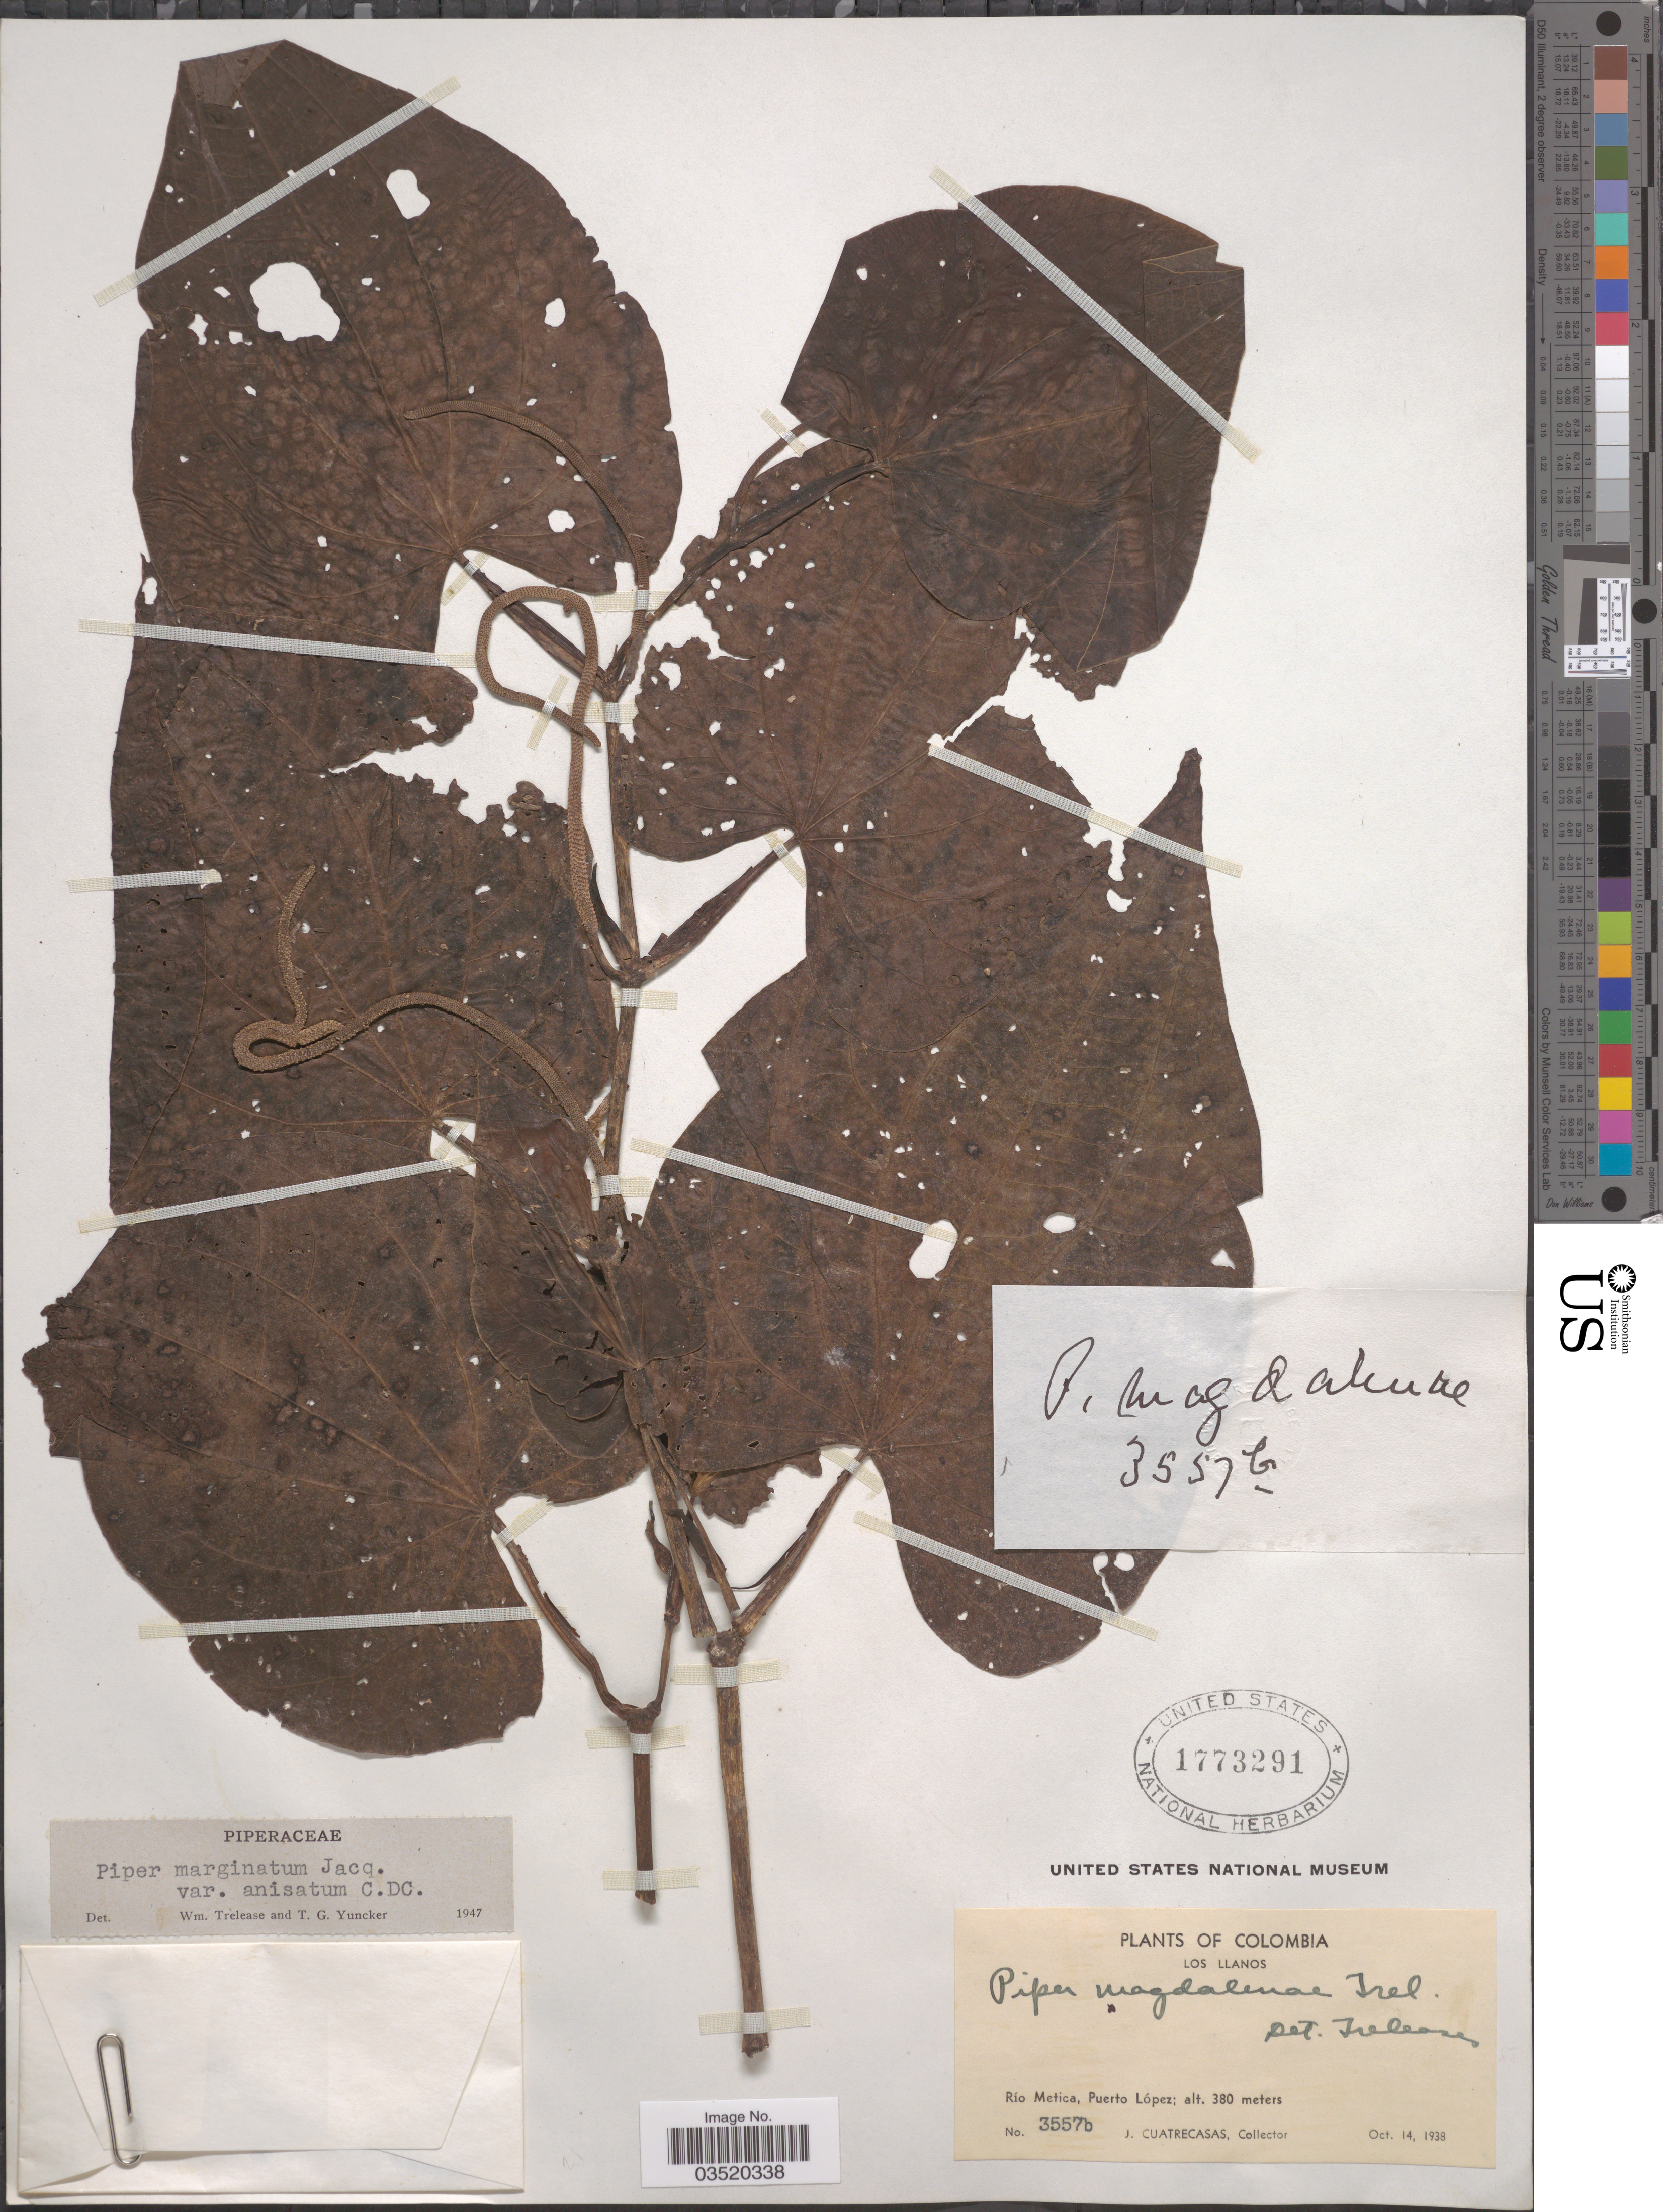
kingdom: Plantae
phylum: Tracheophyta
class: Magnoliopsida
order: Piperales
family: Piperaceae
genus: Piper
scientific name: Piper marginatum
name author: Jacq.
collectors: J. Cuatrecasas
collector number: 3557b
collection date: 1938-10-14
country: Colombia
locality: Los Llanos. Río Metica, Puerto López.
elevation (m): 380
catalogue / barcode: US 1773291